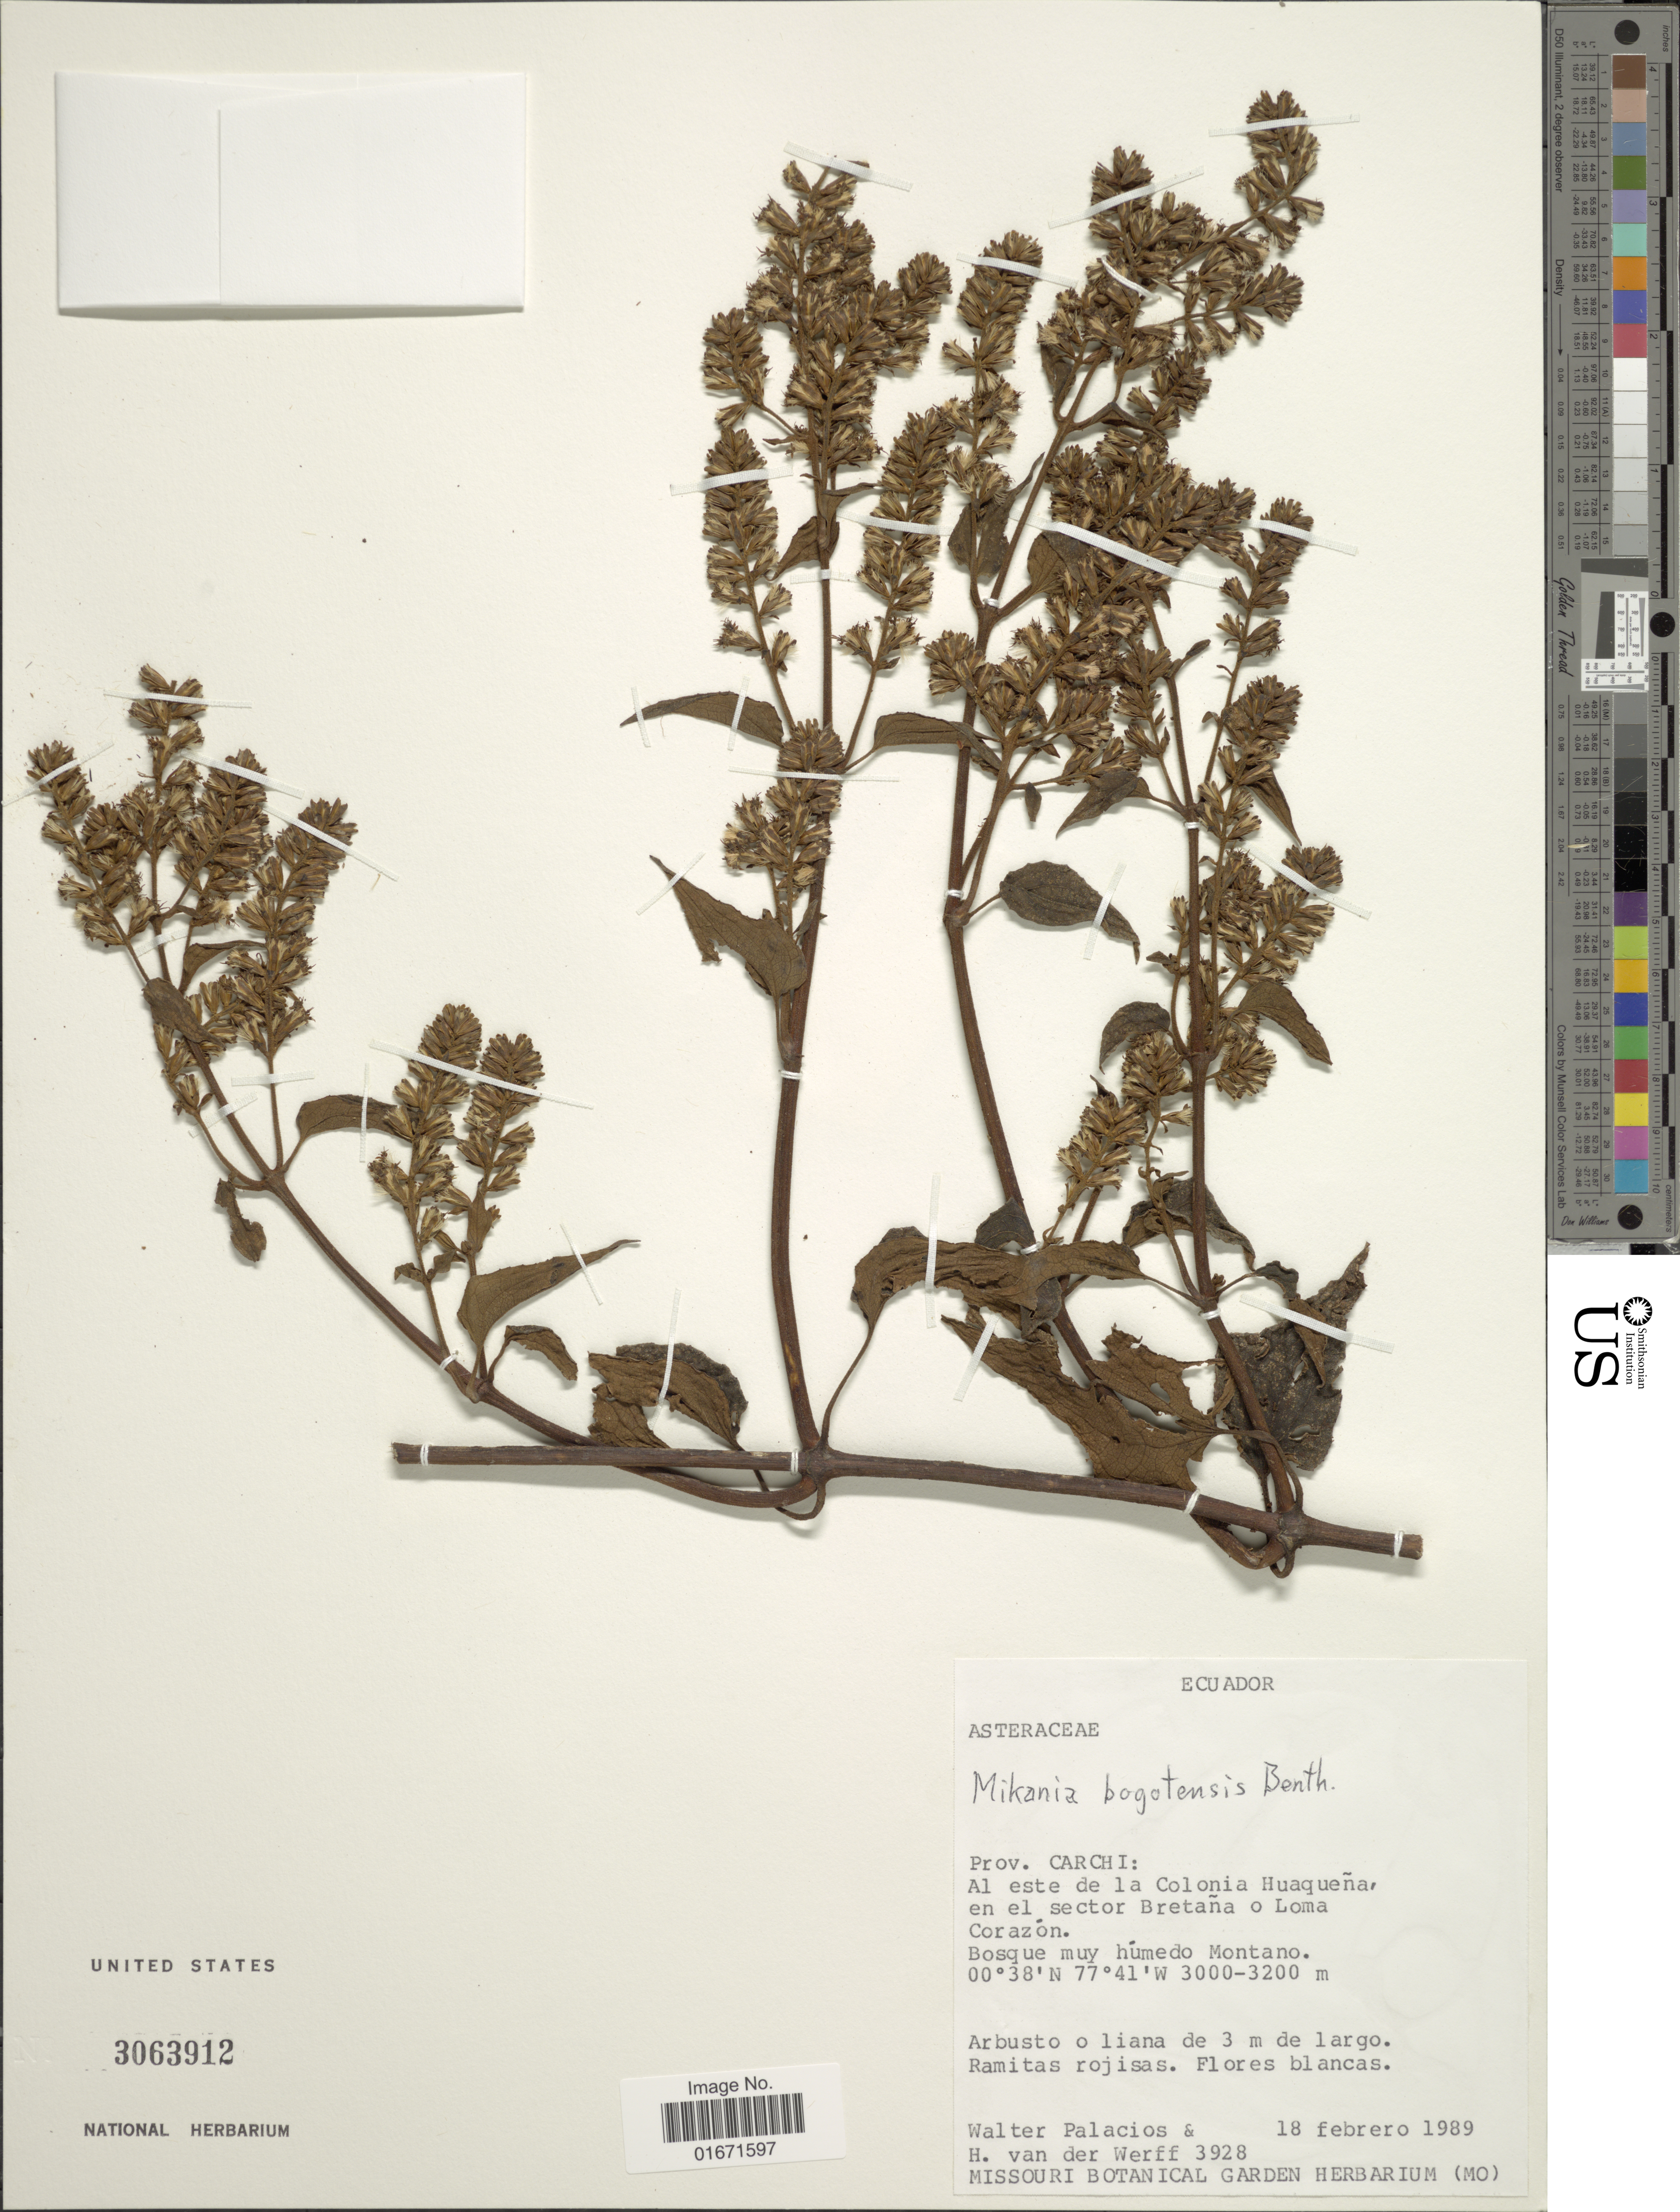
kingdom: Plantae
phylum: Tracheophyta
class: Magnoliopsida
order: Asterales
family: Asteraceae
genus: Mikania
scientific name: Mikania bogotensis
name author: Benth.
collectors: W. Palacios & H. van der Werff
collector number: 3928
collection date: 1989-02-18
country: Ecuador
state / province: Carchi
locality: Prov. Carchi: Al este de la Colonia Huaqueña, en el sector Bretaña o Loma Corazón. Bosque muy húmedo Montano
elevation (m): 3000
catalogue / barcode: US 3063912